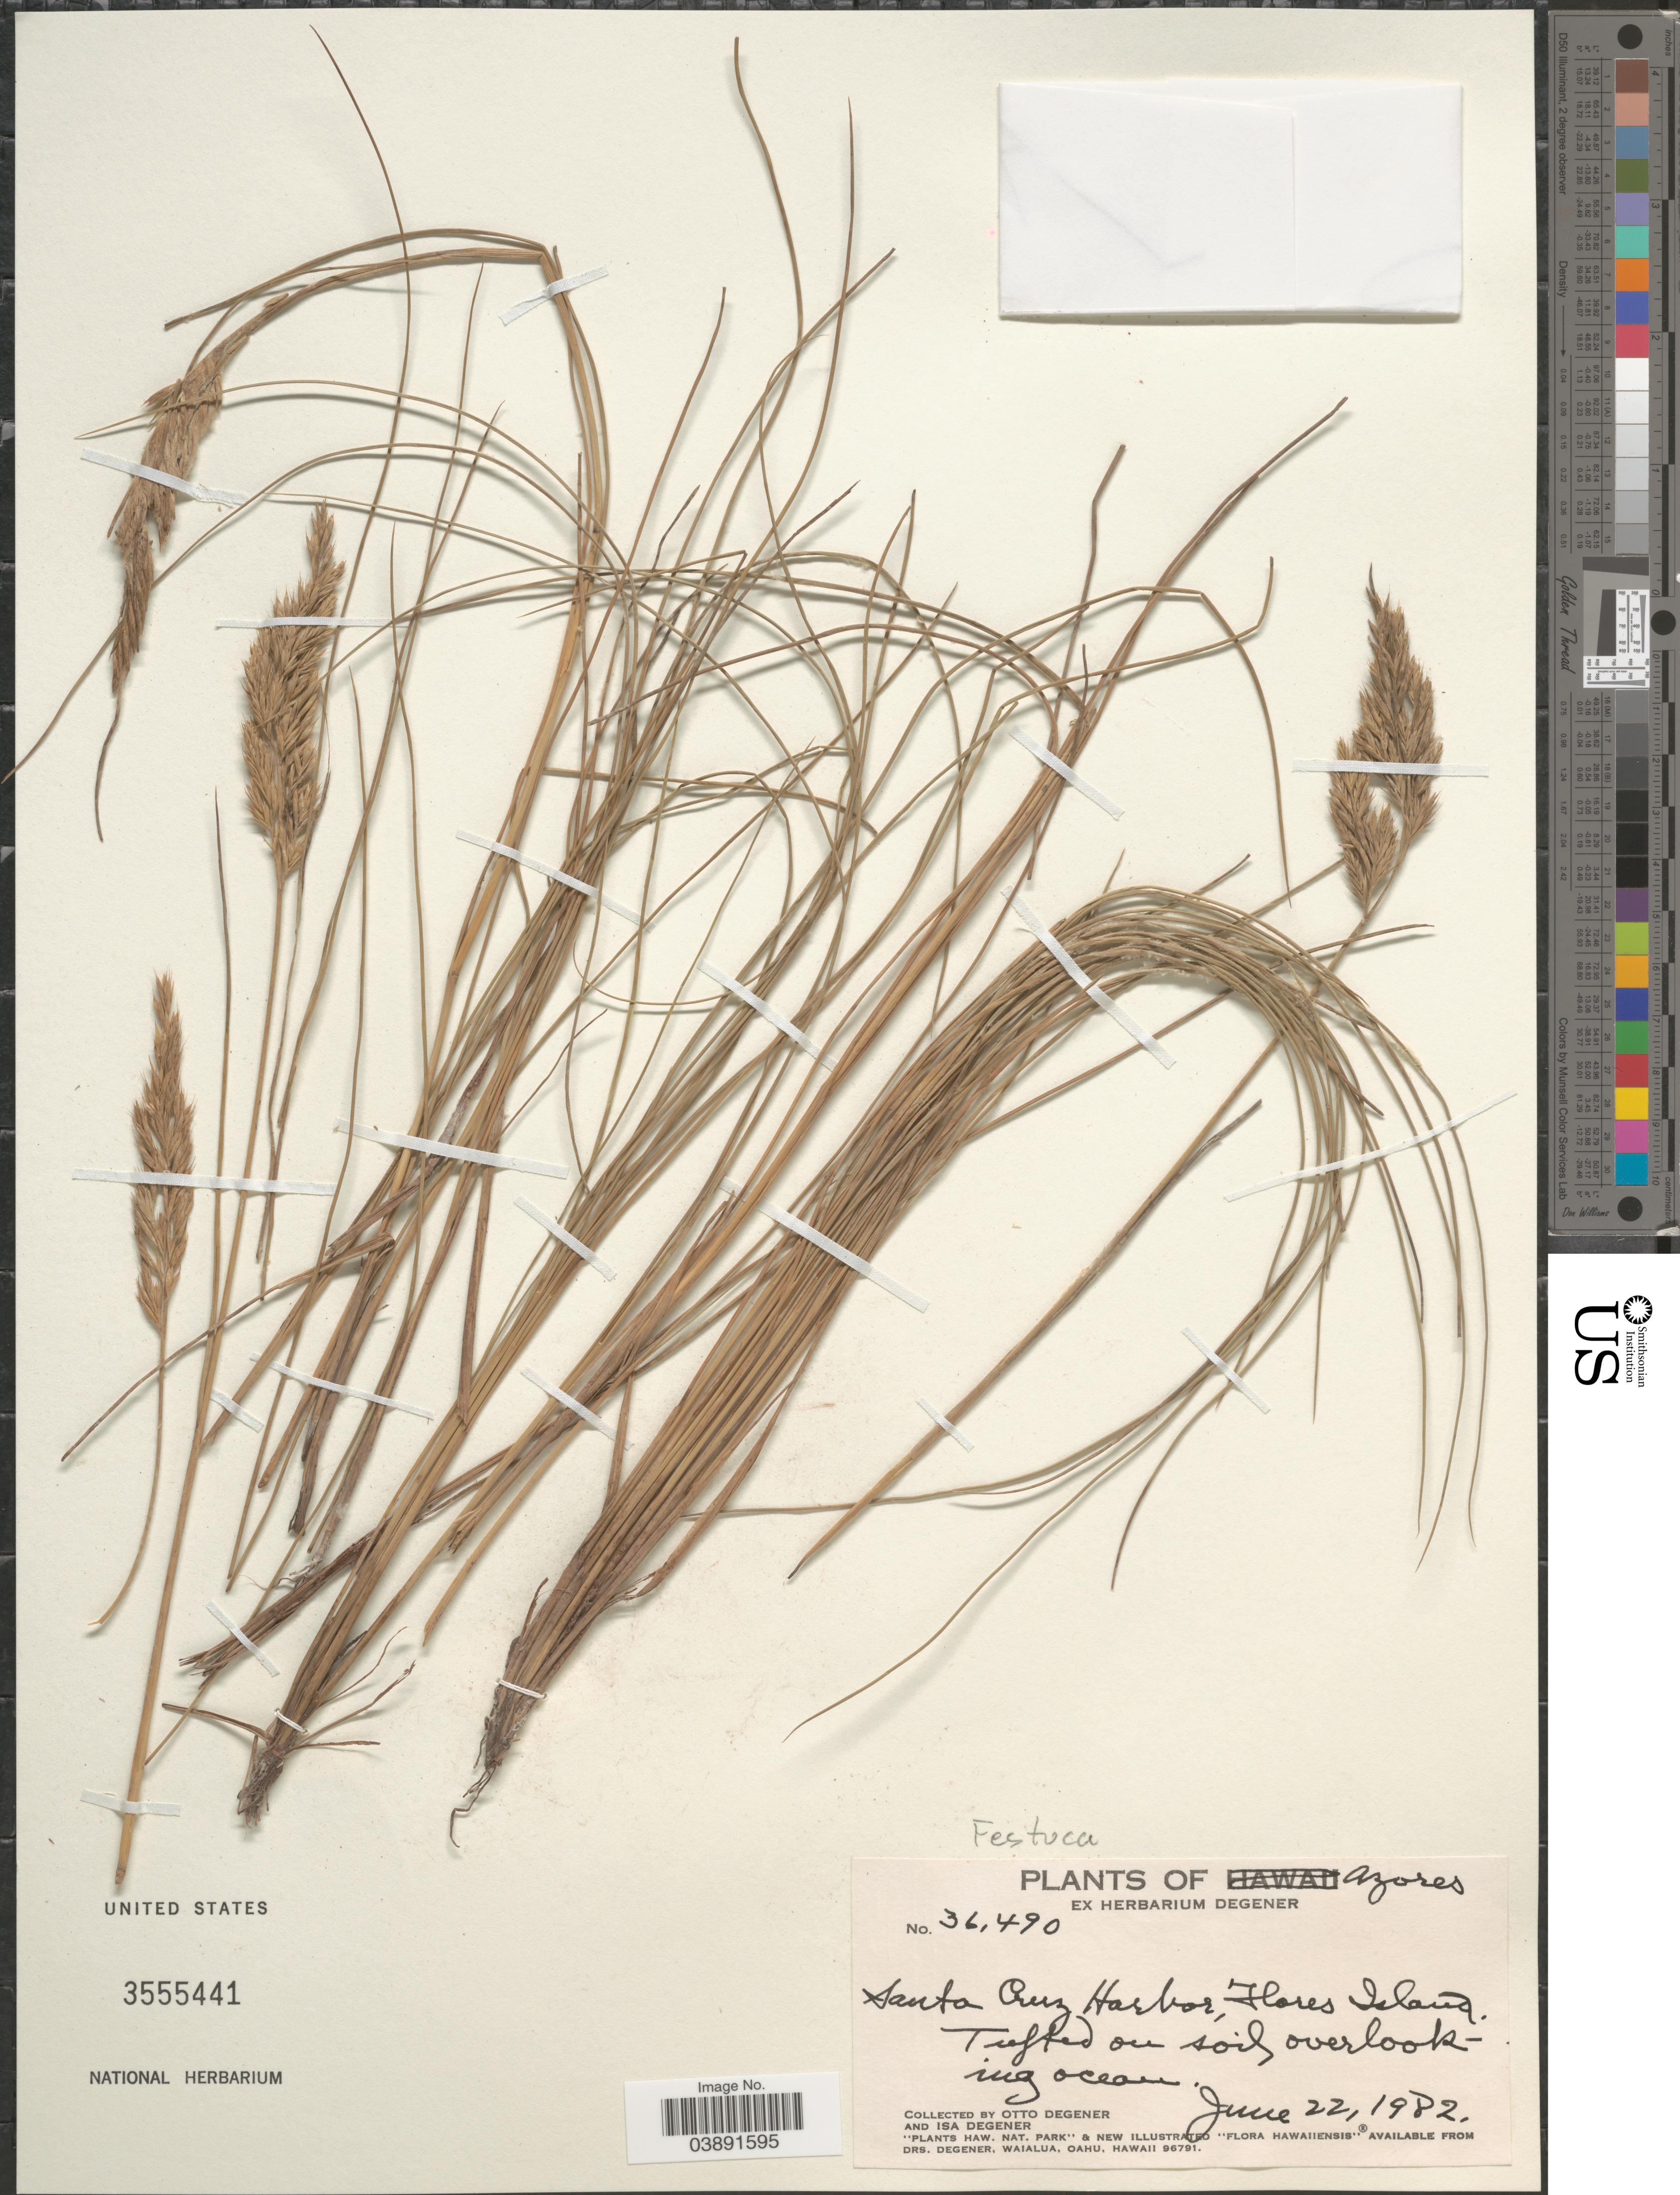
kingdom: Plantae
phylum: Tracheophyta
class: Liliopsida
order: Poales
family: Poaceae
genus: Festuca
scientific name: Festuca sp.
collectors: O. Degener & I. Degener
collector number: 36490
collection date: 1982-06-22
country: Portugal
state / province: Azores (Aut. Reg.)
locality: Santa Cruz Harbor, Hores Island.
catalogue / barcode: US 3555441